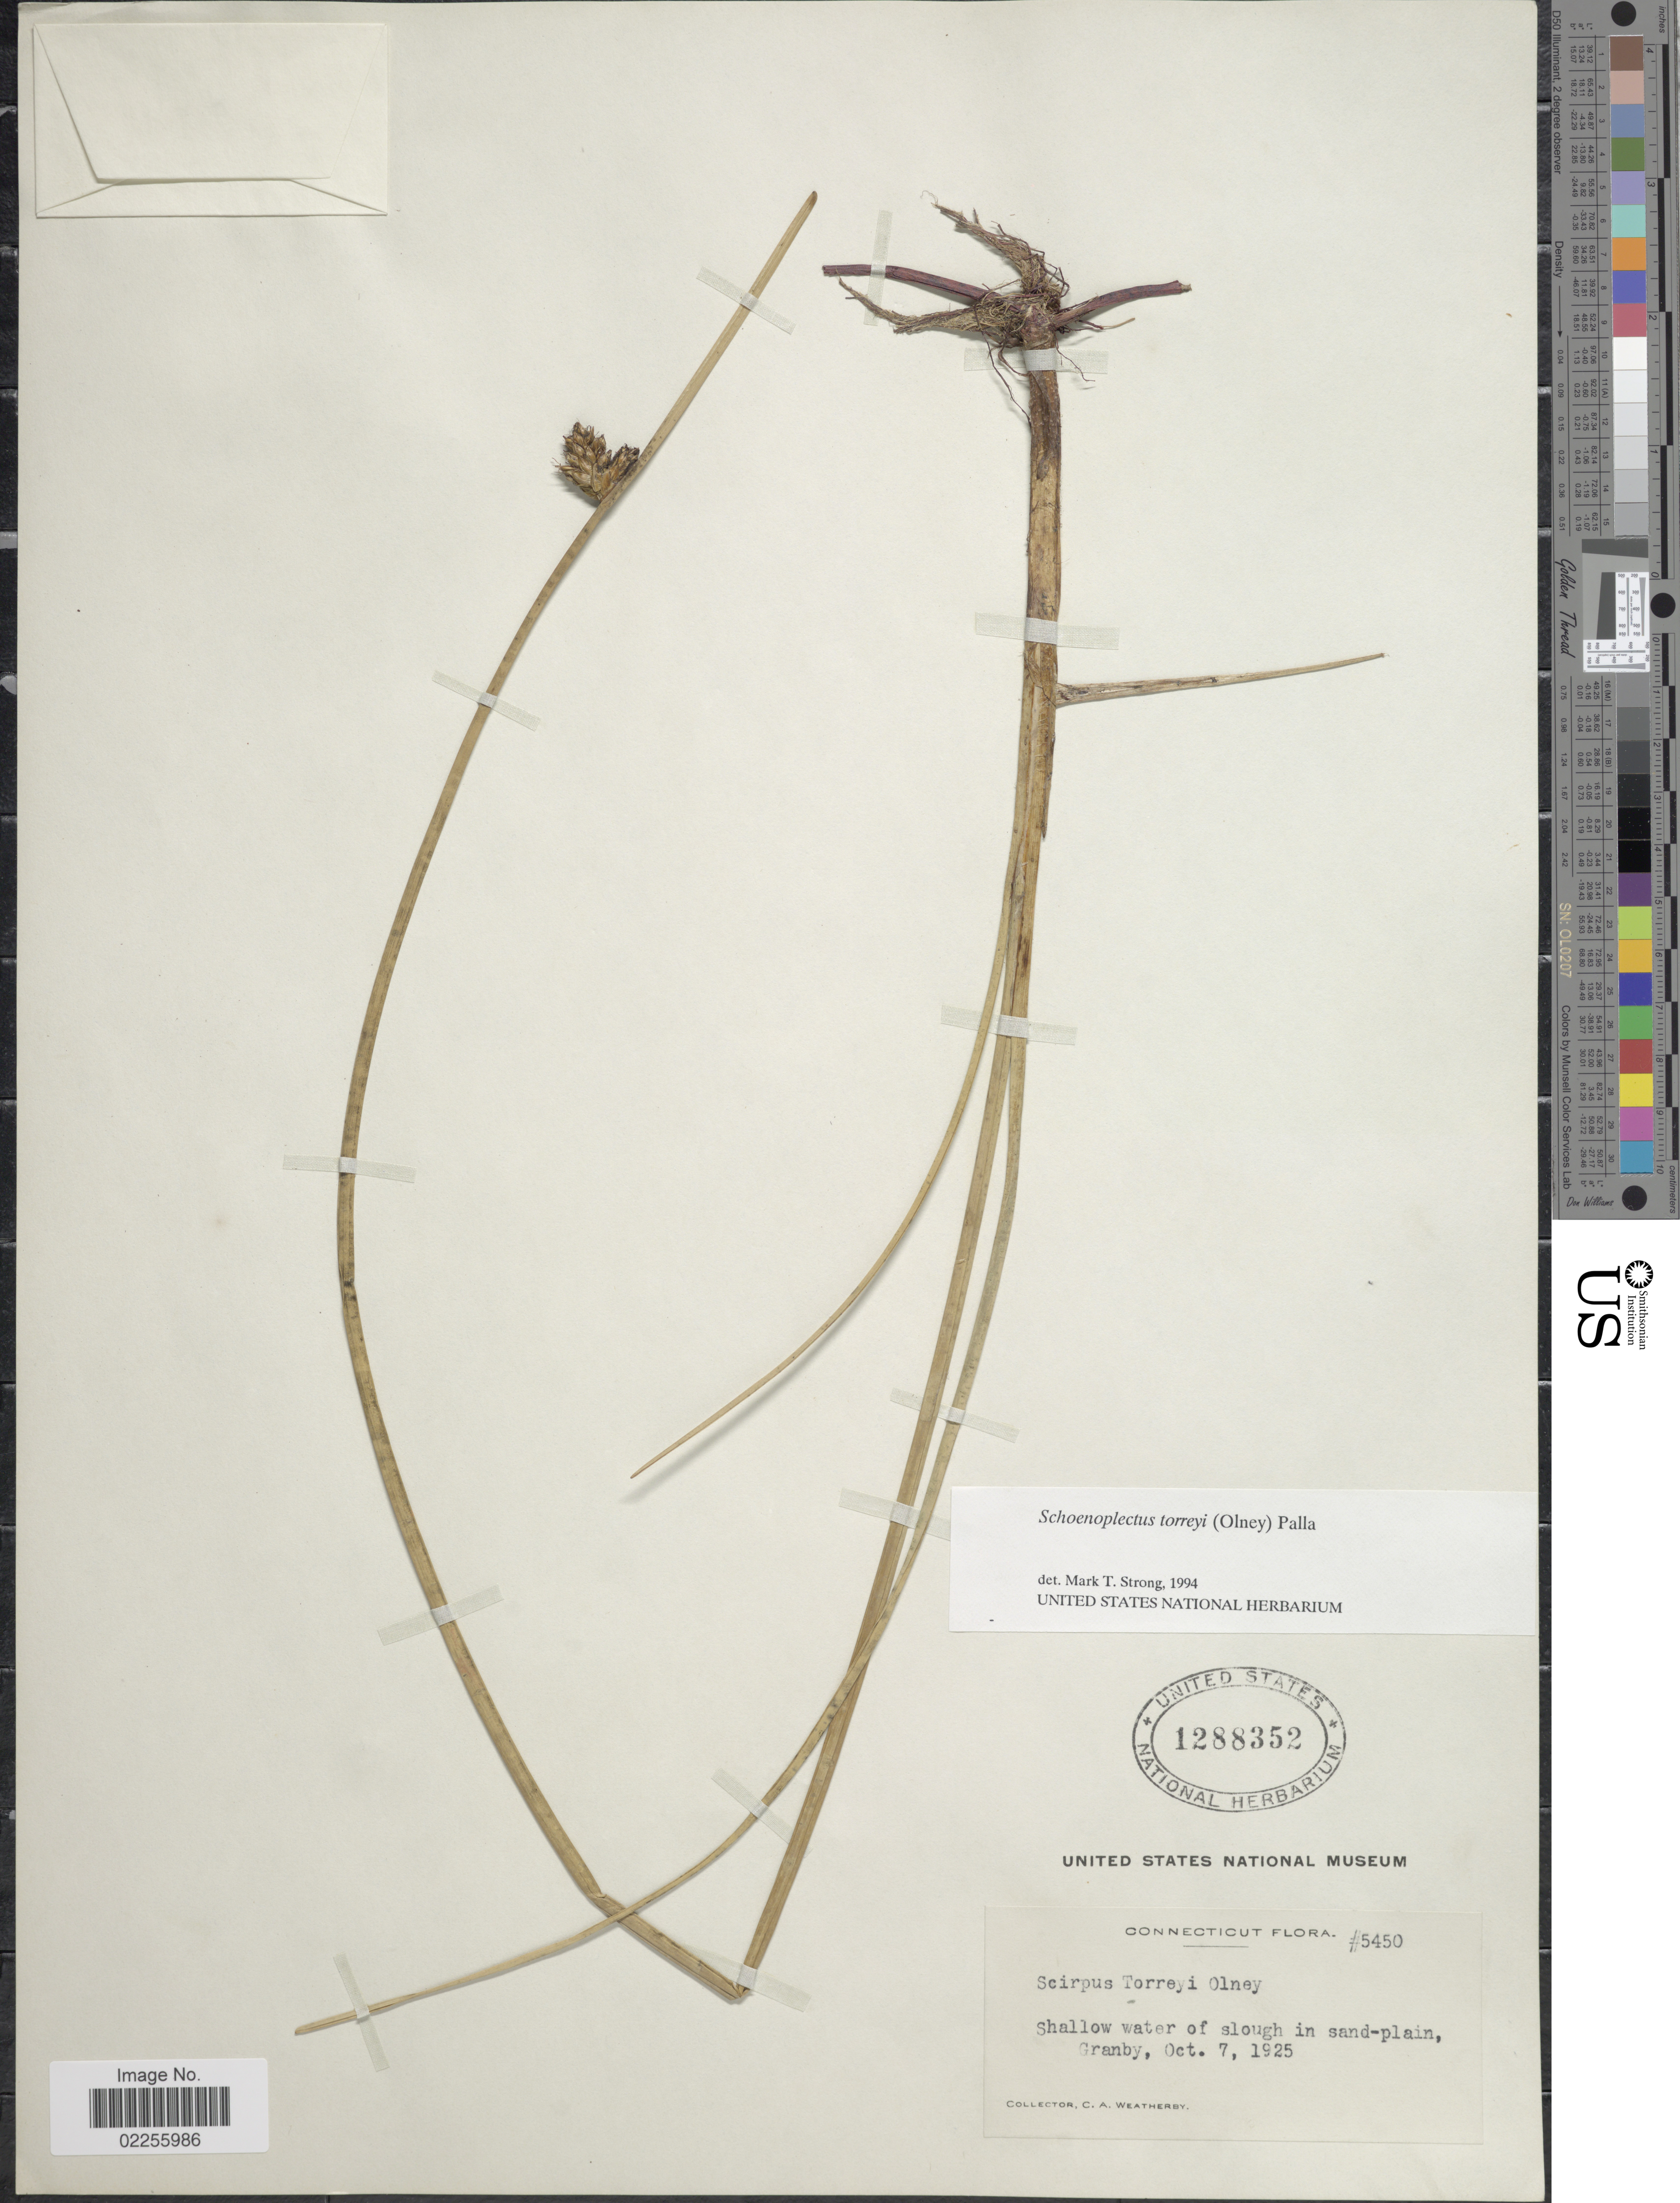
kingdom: Plantae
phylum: Tracheophyta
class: Liliopsida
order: Poales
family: Cyperaceae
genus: Schoenoplectus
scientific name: Schoenoplectus torreyi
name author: (Olney) Palla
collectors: C. A. Weatherby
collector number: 5450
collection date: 1925-10-07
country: United States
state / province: Connecticut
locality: Granby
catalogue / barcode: US 1288352